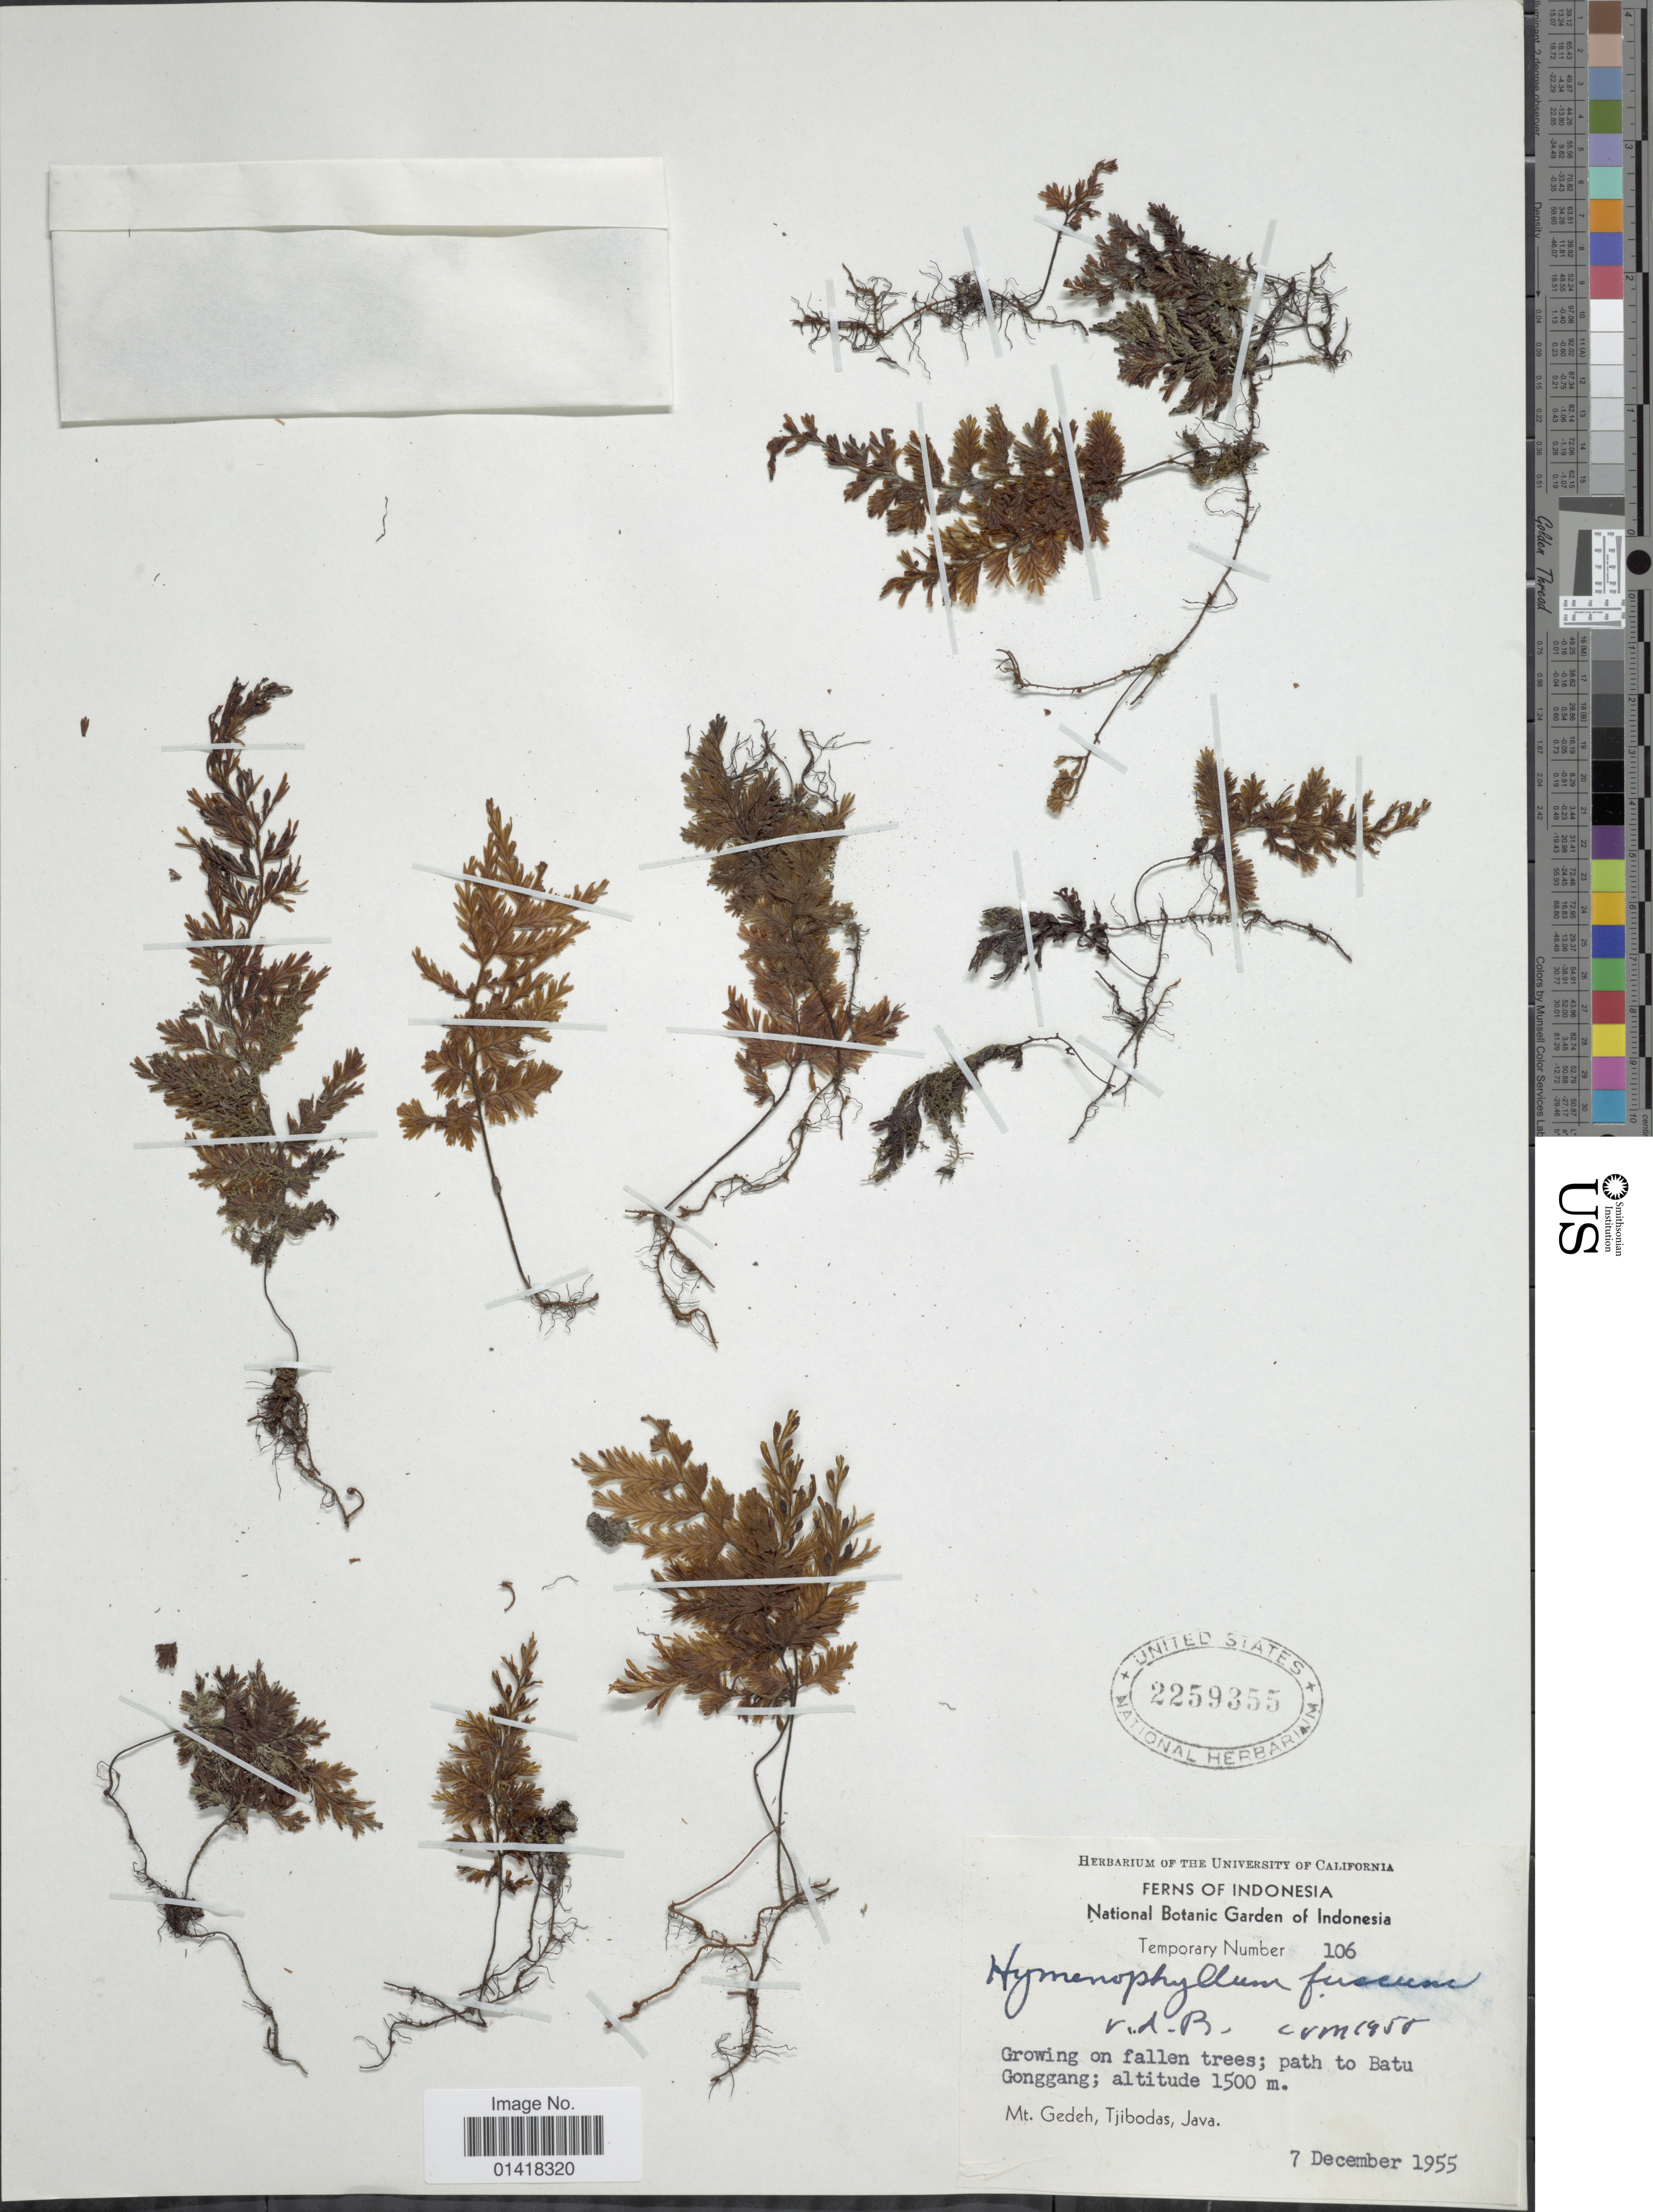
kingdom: Plantae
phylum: Tracheophyta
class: Polypodiopsida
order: Hymenophyllales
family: Hymenophyllaceae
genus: Hymenophyllum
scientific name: Hymenophyllum fuscum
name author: (Blume) Bosch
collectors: ex herb. Univ. of California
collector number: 106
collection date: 1955-12-07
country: Indonesia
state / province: Java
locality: Growing on fallen trees; path to Batu Gonggang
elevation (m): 1500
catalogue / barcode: US 2259355